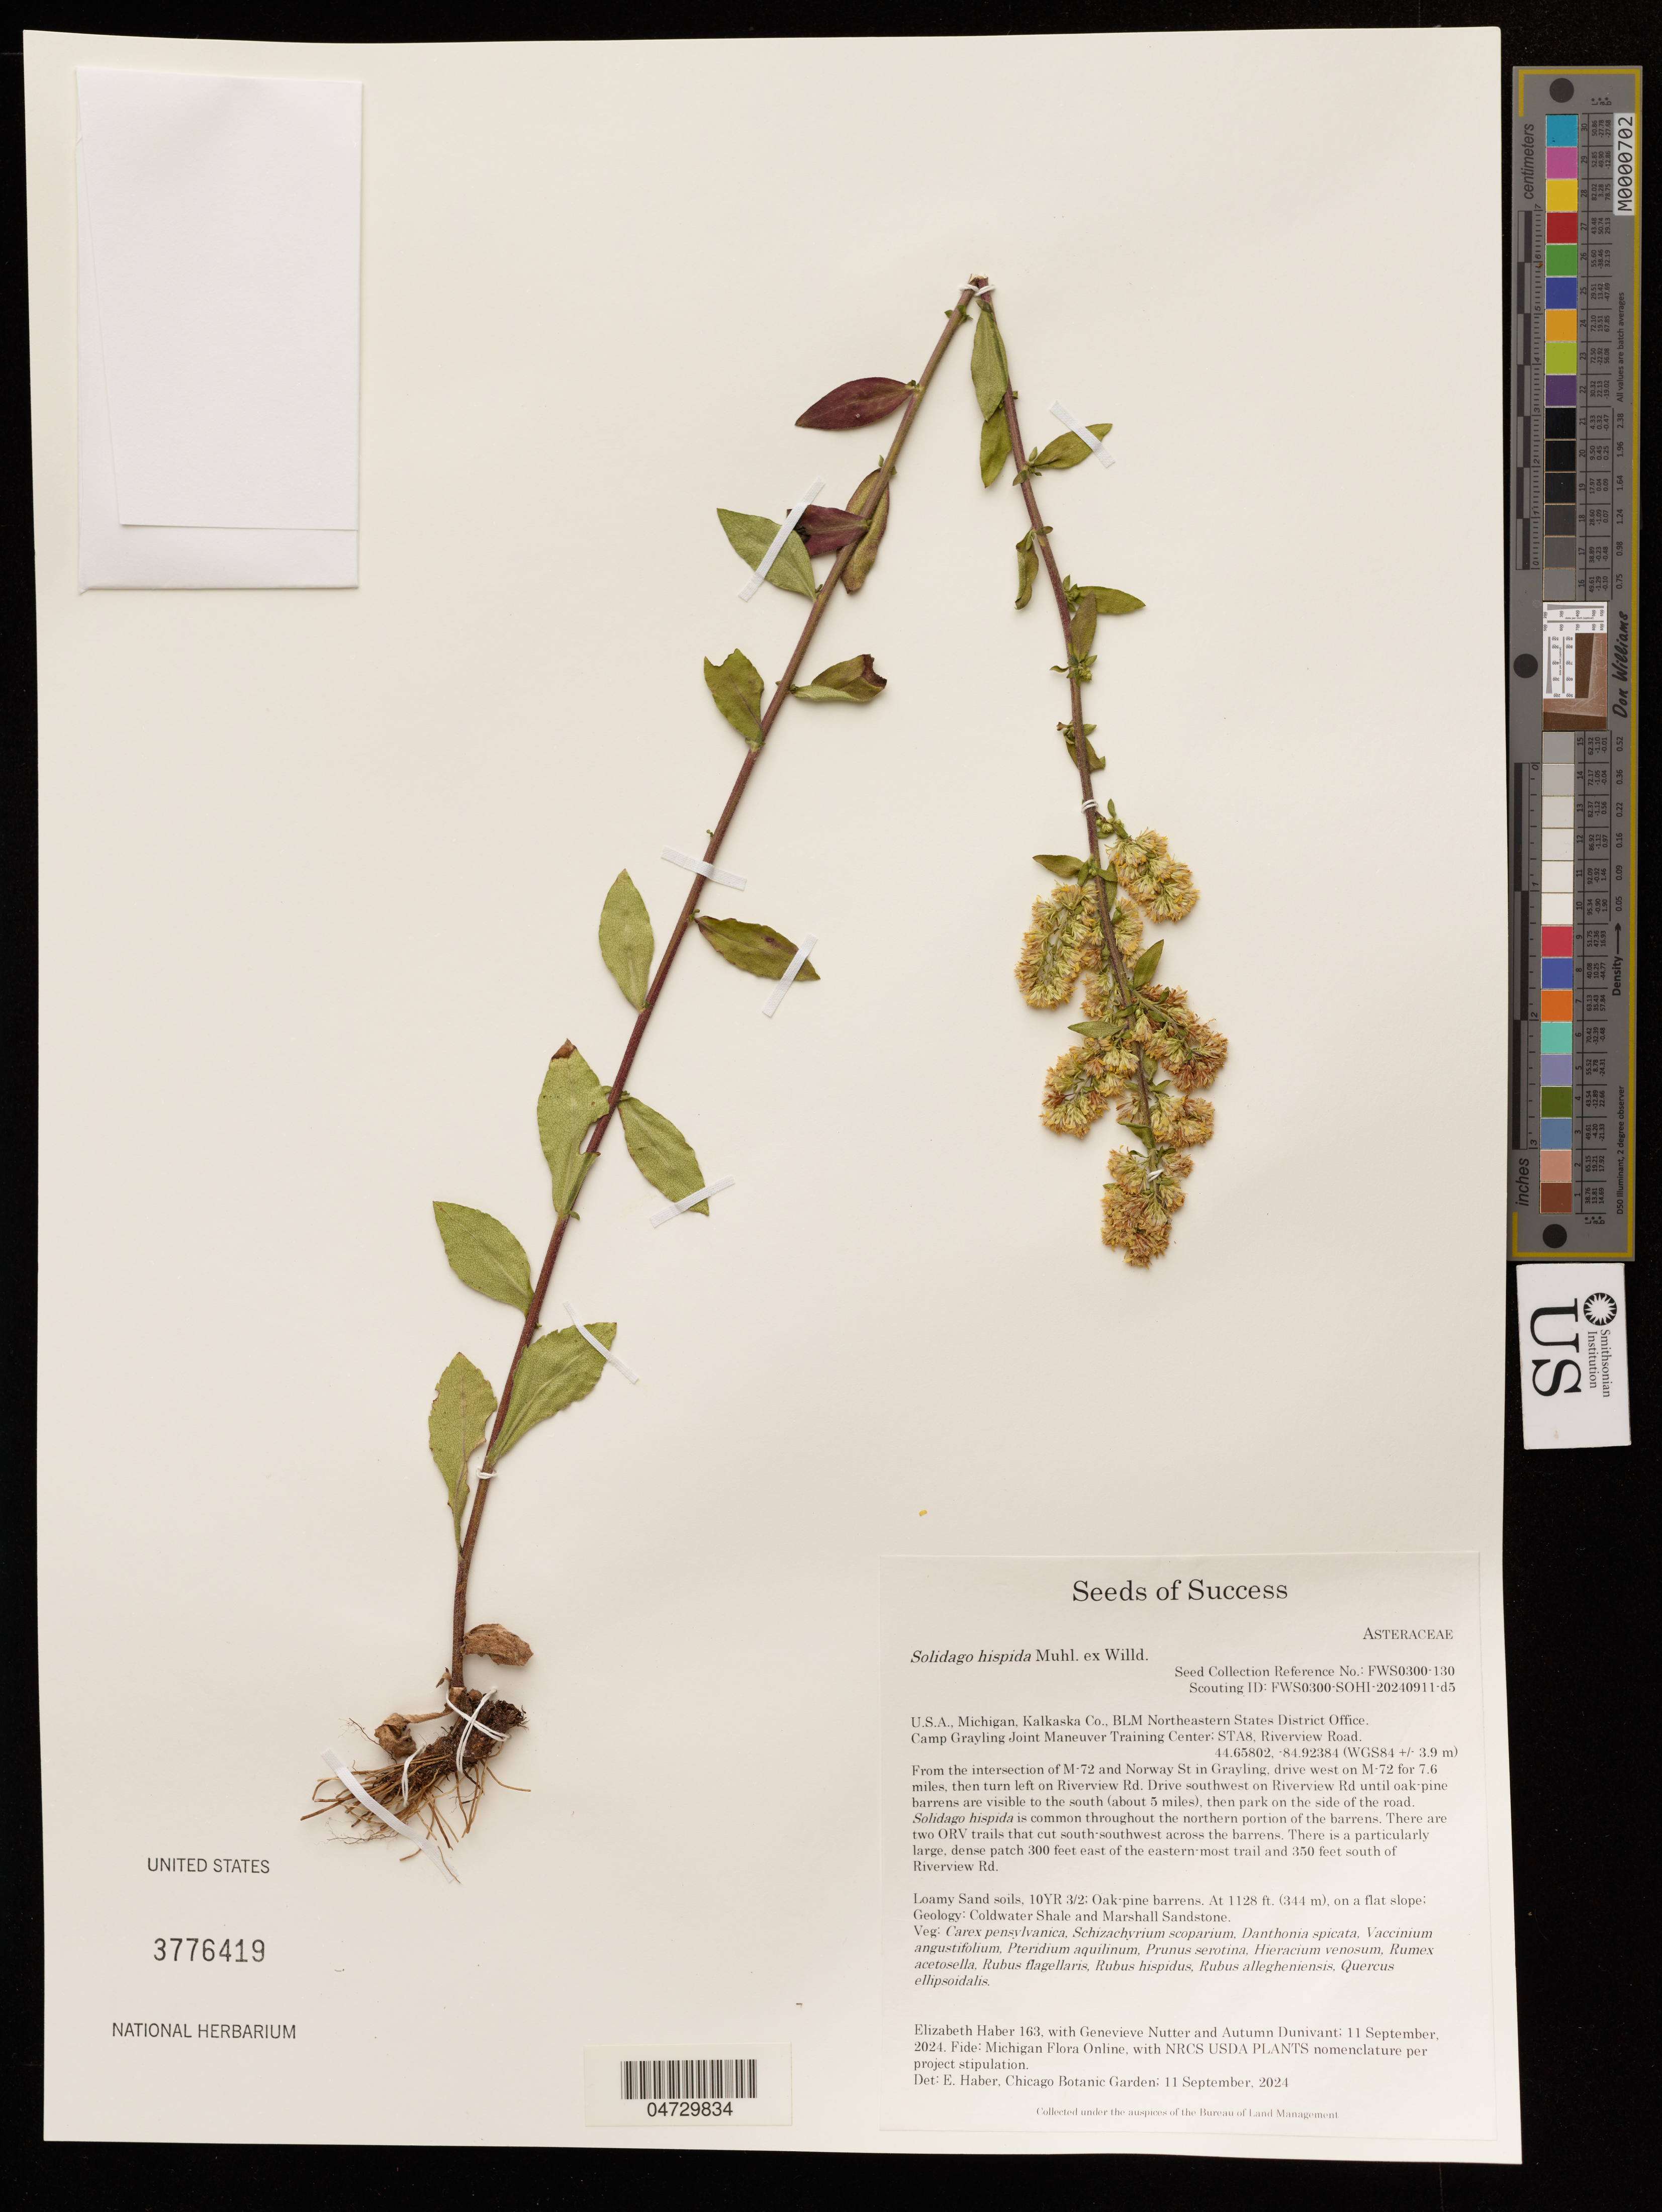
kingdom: Plantae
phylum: Tracheophyta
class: Magnoliopsida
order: Asterales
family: Asteraceae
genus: Solidago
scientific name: Solidago hispida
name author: Muhl. ex Willd.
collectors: E. Haber, G. Nutter & A. Dunivant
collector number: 163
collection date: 2024-09-11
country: United States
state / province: Michigan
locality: Kalkaska Co., BLM Northeastern States District Office, Camp Grayling Joint Maneuver Training Center: STA8, Riverview Road.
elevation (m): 344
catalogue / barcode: US 3776419